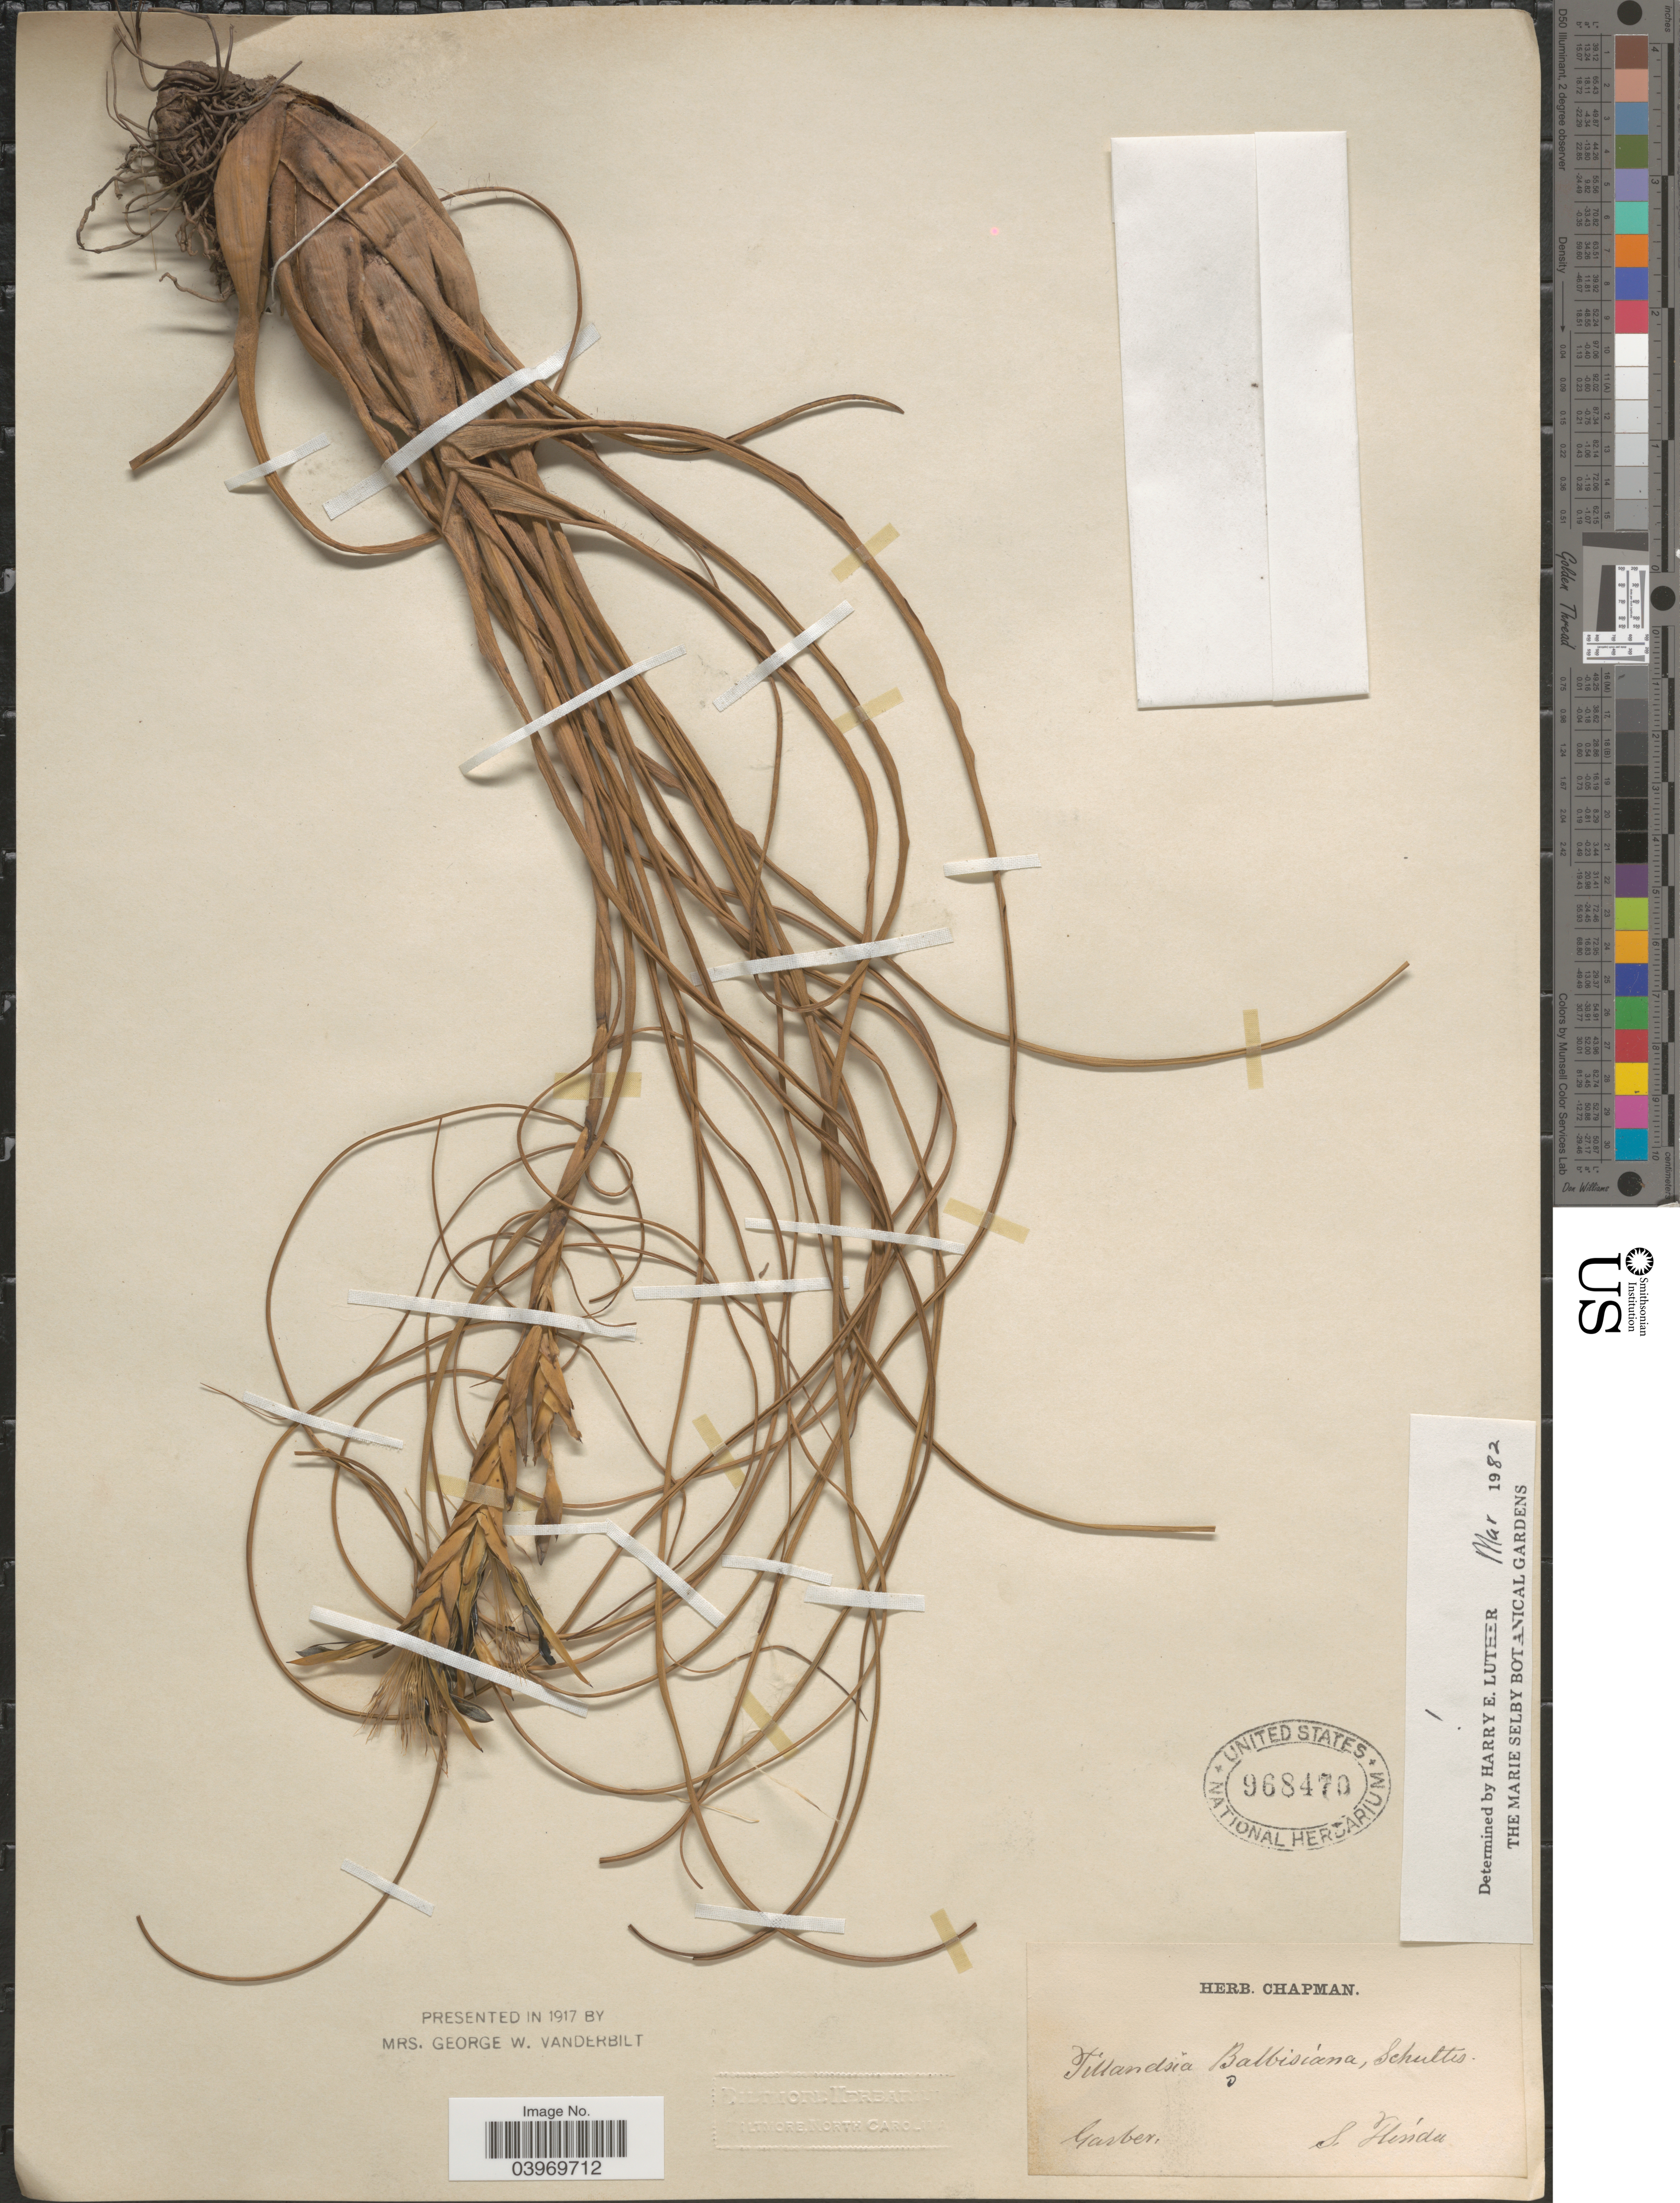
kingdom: Plantae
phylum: Tracheophyta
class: Liliopsida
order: Poales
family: Bromeliaceae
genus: Tillandsia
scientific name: Tillandsia balbisiana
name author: Schult. f.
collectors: -- Garber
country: United States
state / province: Florida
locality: S. Florida.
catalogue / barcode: US 968470